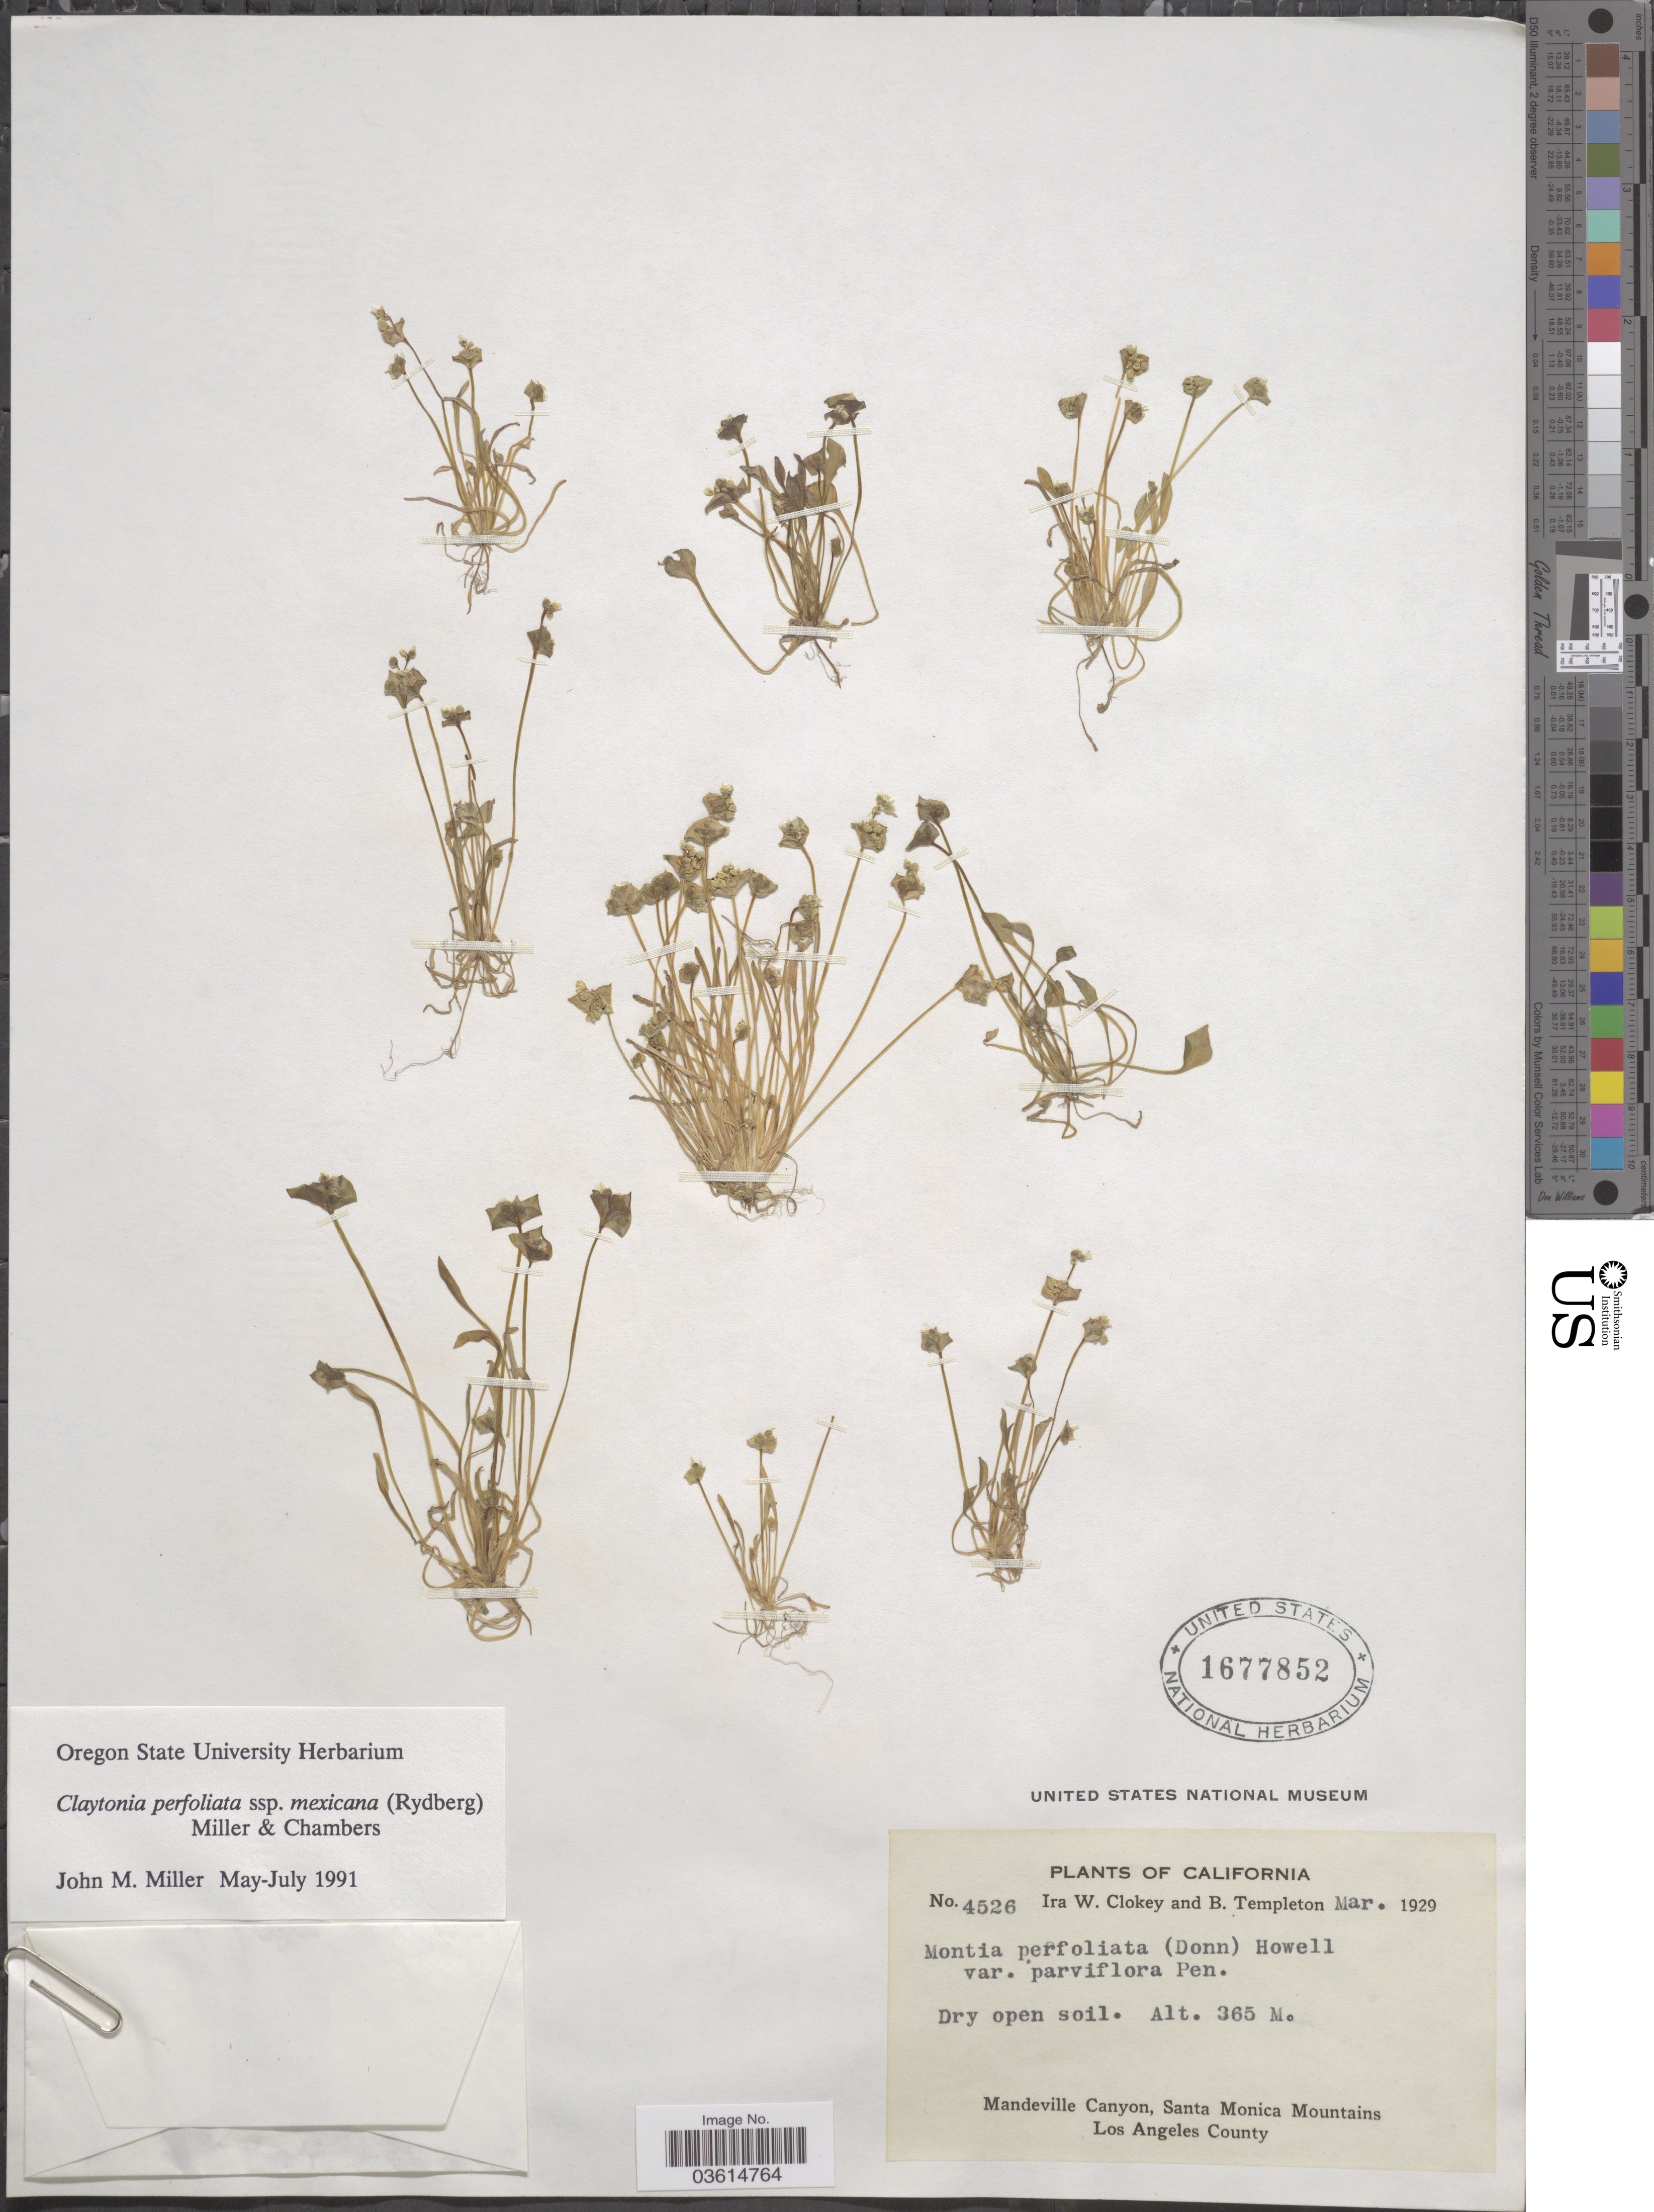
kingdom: Plantae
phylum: Tracheophyta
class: Magnoliopsida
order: Caryophyllales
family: Montiaceae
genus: Claytonia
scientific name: Claytonia perfoliata subsp. mexicana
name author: (Rydb.) Mill. & Chambers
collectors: I. W. Clokey & B. Templeton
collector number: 4526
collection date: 1929-03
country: United States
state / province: California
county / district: Los Angeles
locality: Mandeville Canyon, Santa Monica Mountains Los Angeles County.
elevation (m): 365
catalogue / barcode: US 1677852